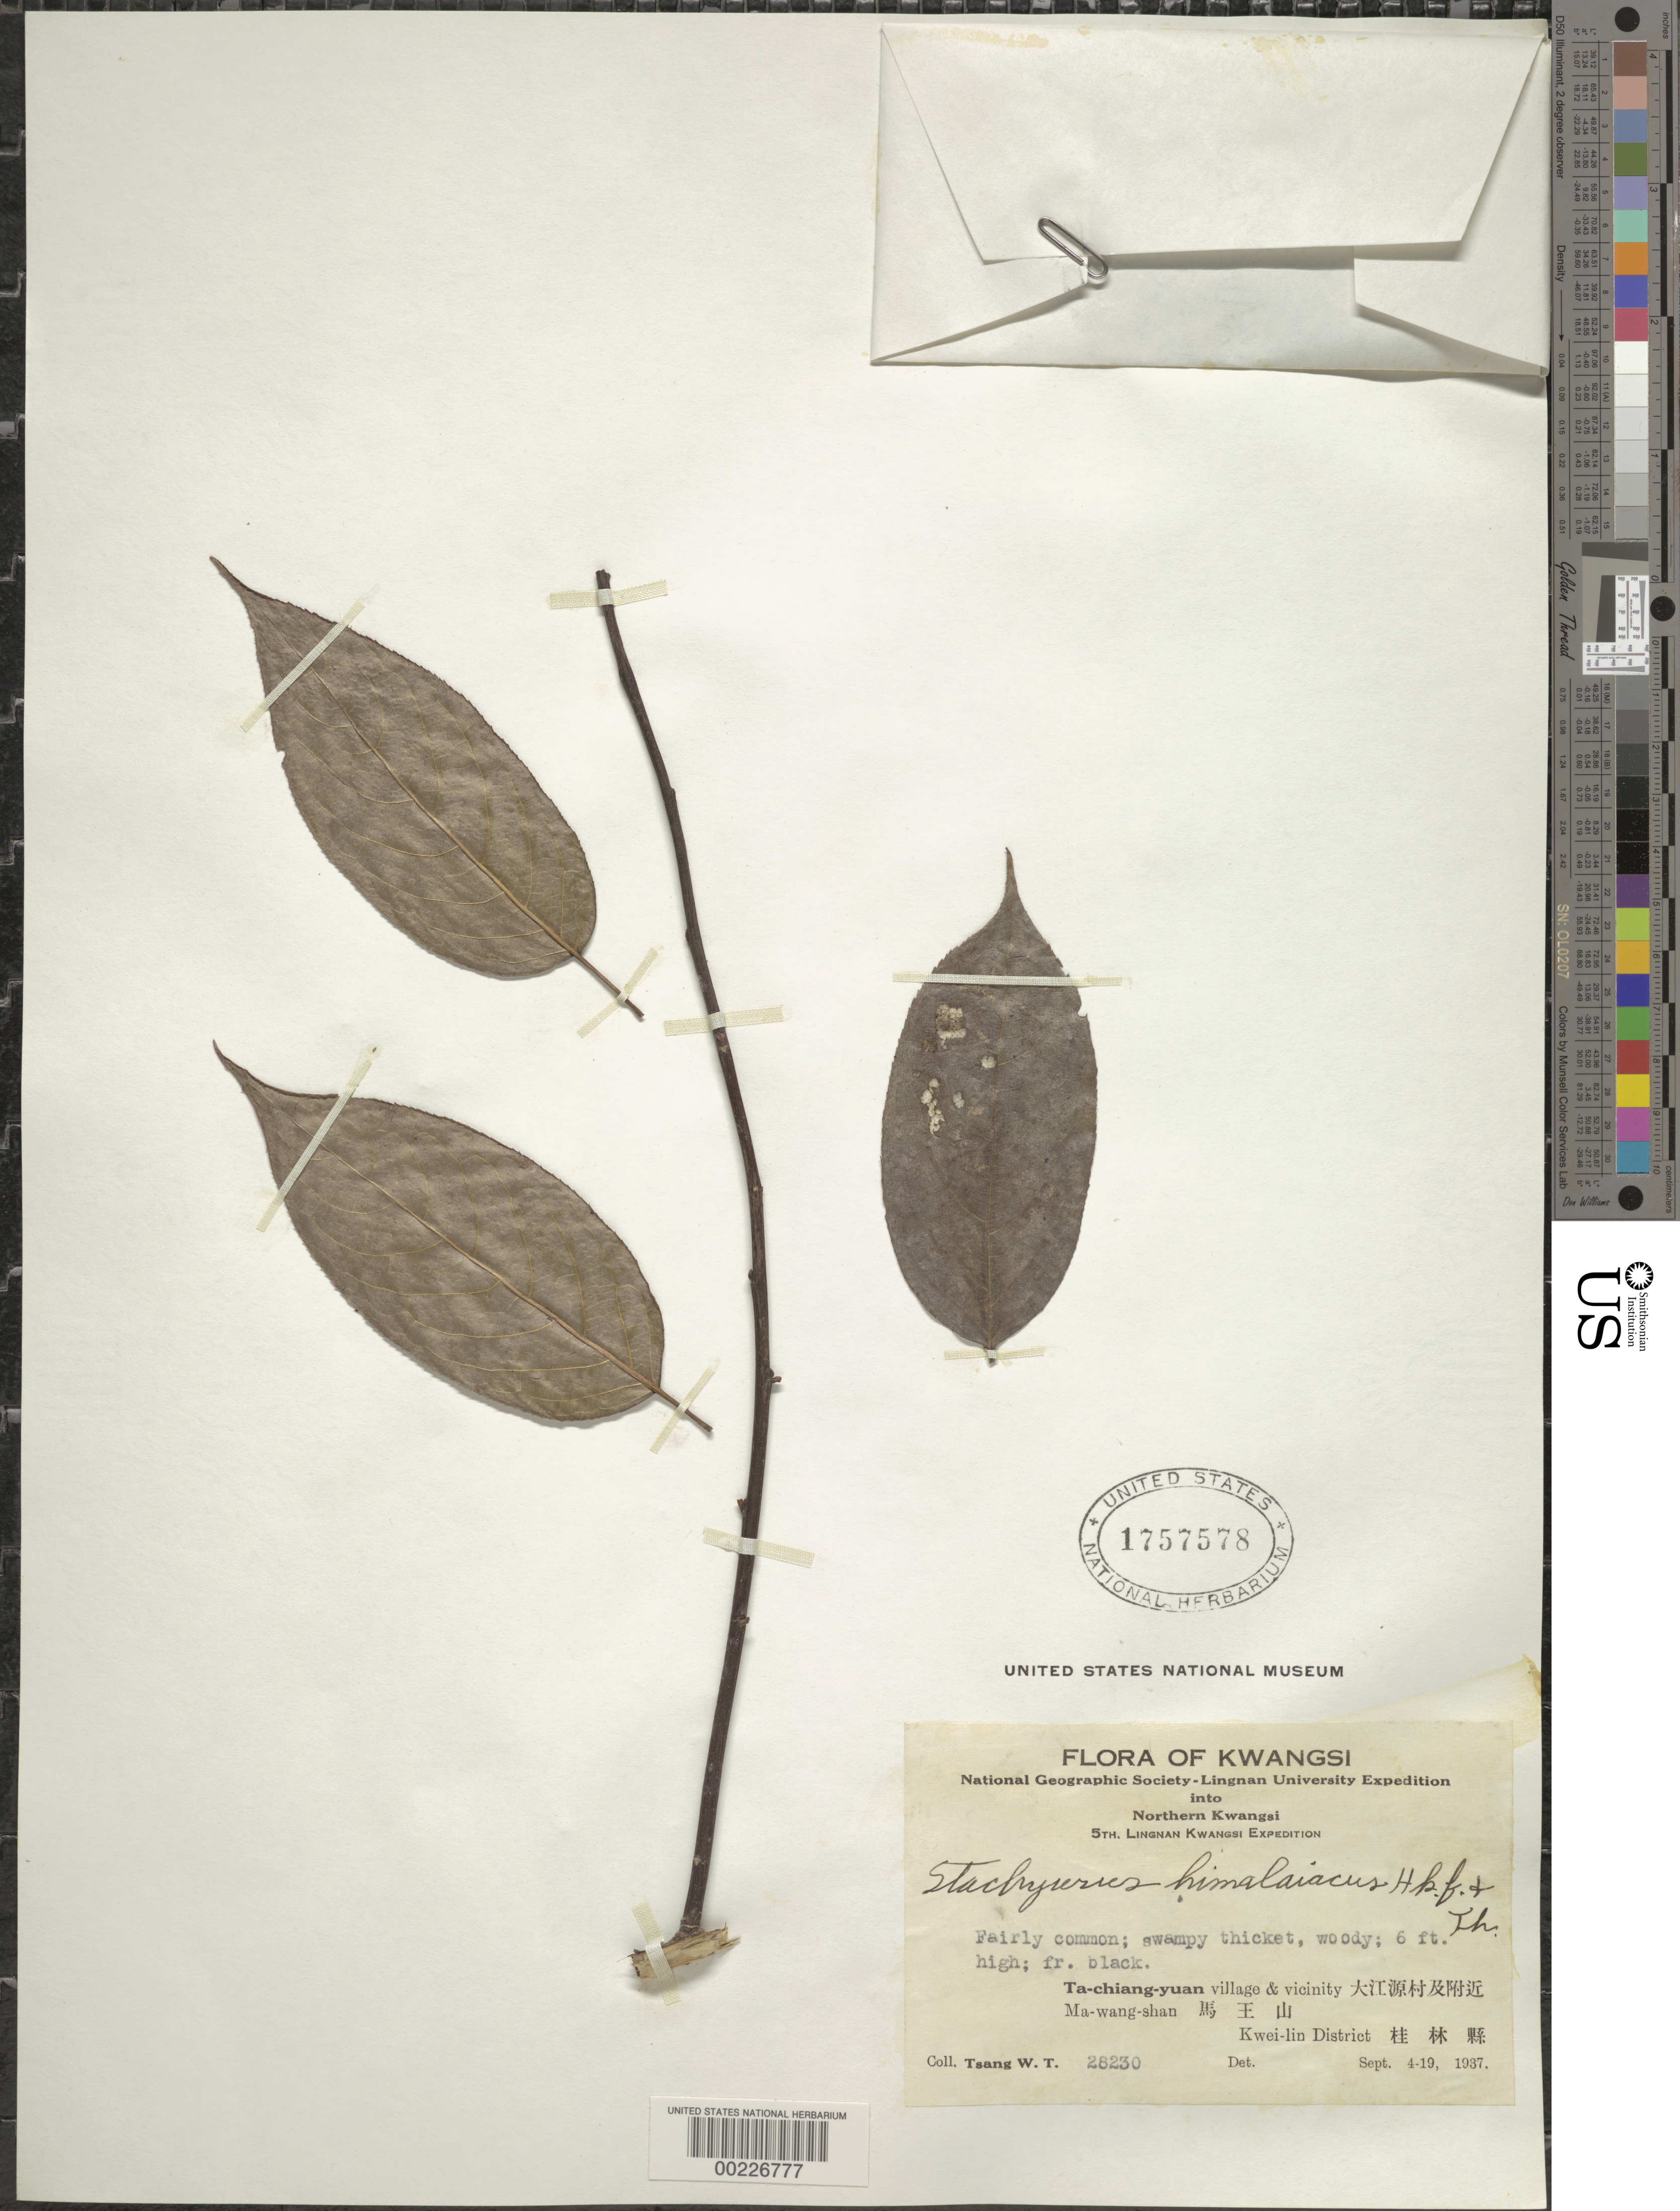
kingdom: Plantae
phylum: Tracheophyta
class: Magnoliopsida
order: Crossosomatales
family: Stachyuraceae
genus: Stachyurus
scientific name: Stachyurus himalaicus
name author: Hook. f. & Thomson ex Benth.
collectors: W. T. Tsang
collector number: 28230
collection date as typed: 04 Sep 1937 to 19 Sep 1937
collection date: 1937-09-04/1937-09-19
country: China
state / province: Guangxi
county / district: Guilin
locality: Kweilin dist., ta-chiang-yuan village and vicinity; ma-wang-shan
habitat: Swampy thicket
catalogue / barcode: US 1757578